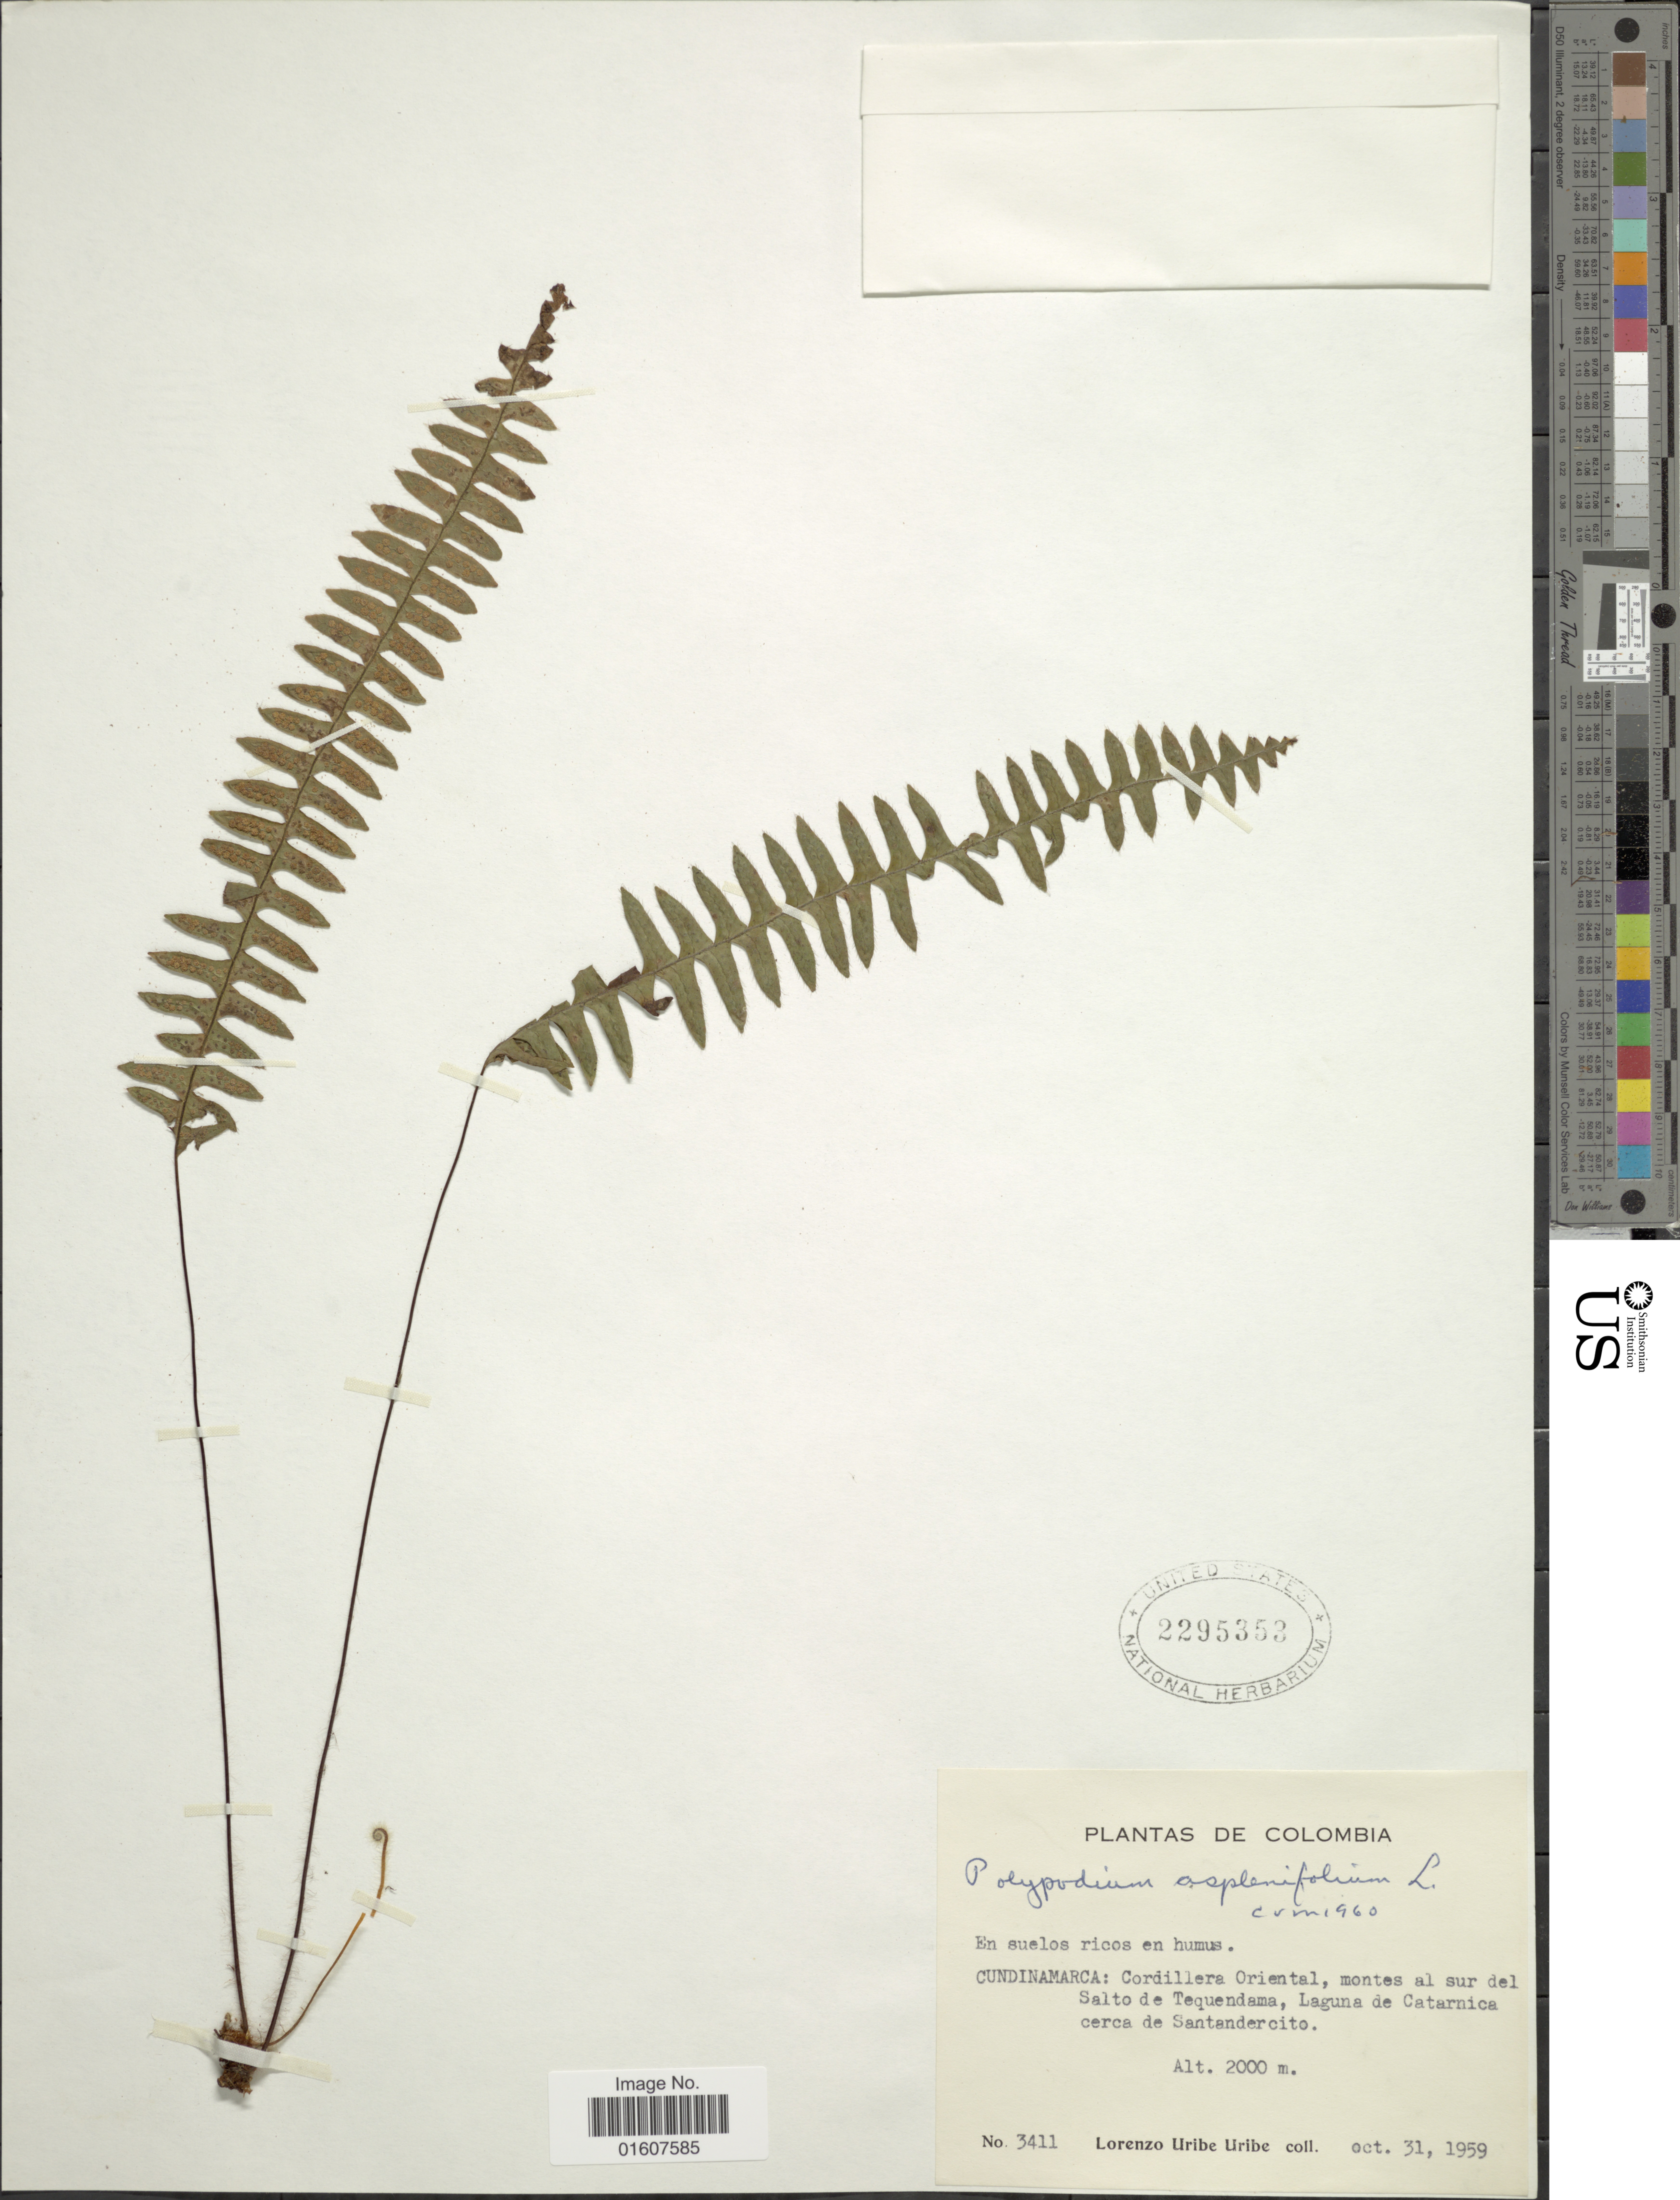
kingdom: Plantae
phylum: Tracheophyta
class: Polypodiopsida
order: Polypodiales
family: Polypodiaceae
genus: Terpsichore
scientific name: Terpsichore asplenifolia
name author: (L.) A.R. Sm.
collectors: L. Uribe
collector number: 3411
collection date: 1959-10-31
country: Colombia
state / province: Cundinamarca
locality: Cordillera Oriental, montes al sur del Salto de Tequendama, Laguna de Catarnica cerca de Santandercito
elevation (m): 2000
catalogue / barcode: US 2295353